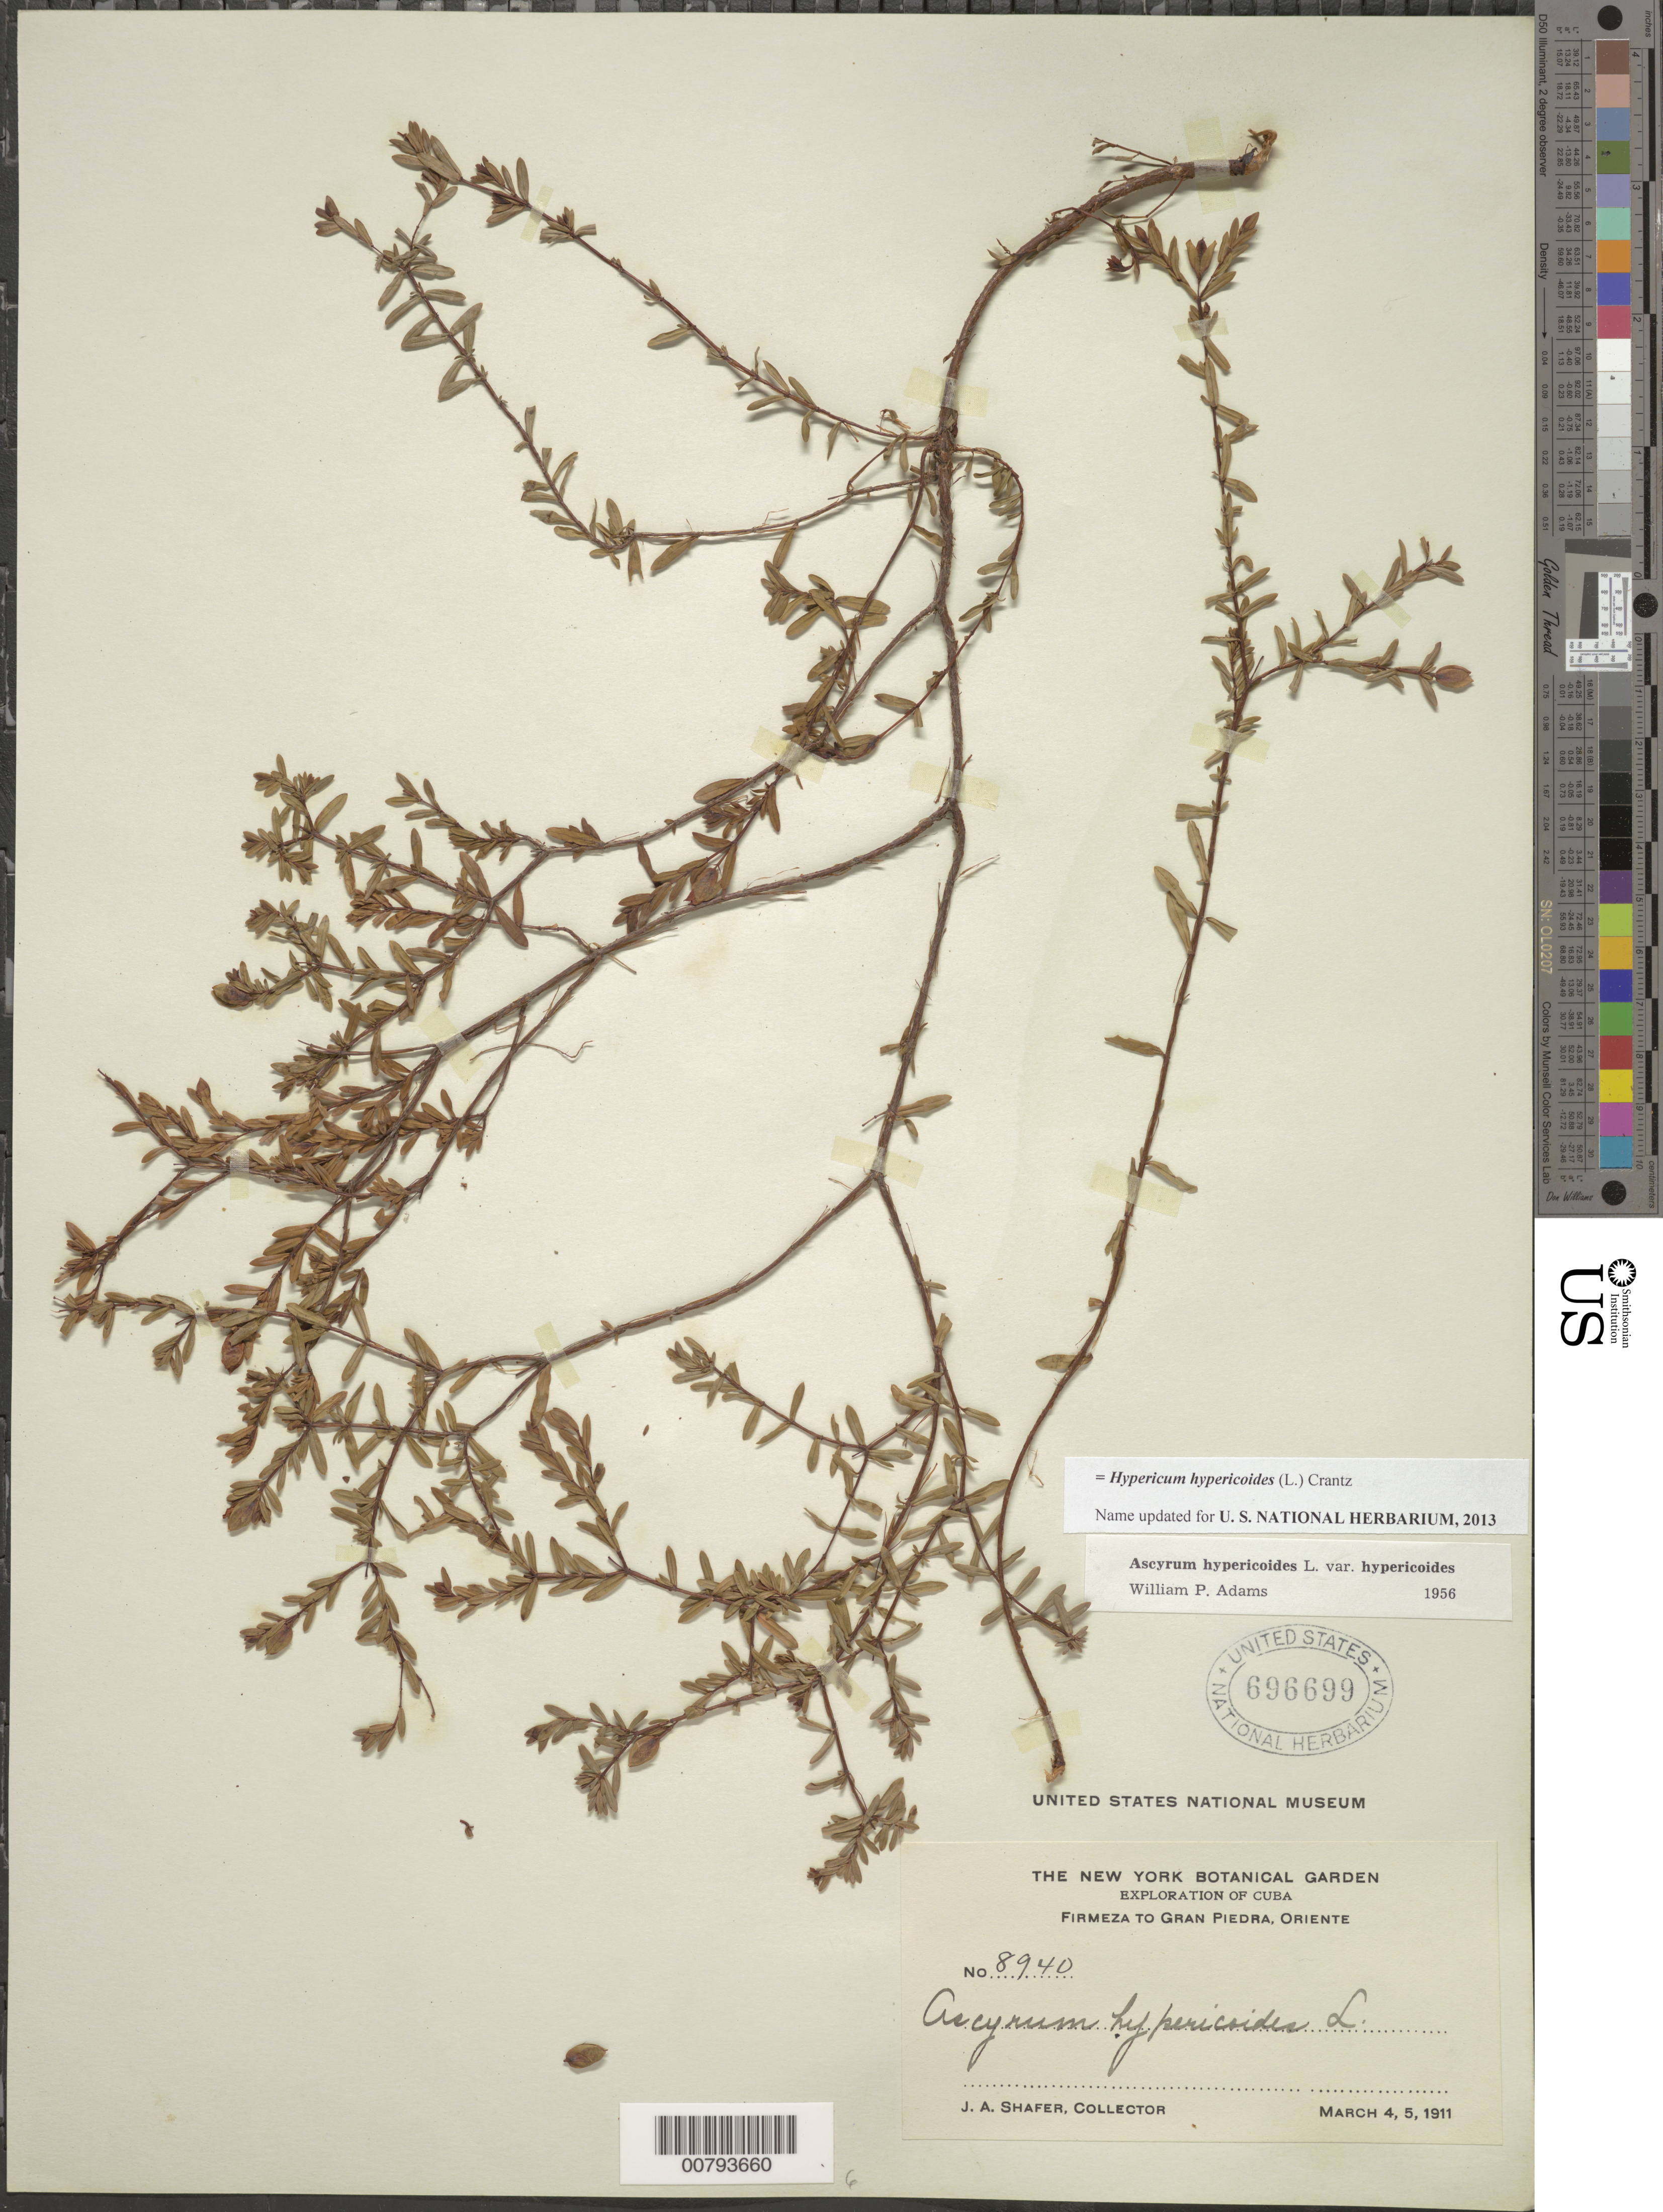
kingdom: Plantae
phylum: Tracheophyta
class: Magnoliopsida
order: Malpighiales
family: Hypericaceae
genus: Hypericum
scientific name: Hypericum hypericoides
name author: (L.) Crantz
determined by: Adams, W. P.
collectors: J. A. Shafer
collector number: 8940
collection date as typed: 04 Mar 1911 to 05 Mar 1911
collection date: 1911-03-04/1911-03-05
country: Cuba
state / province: Oriente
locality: Firmez to Gran Piedra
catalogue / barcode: US 696699